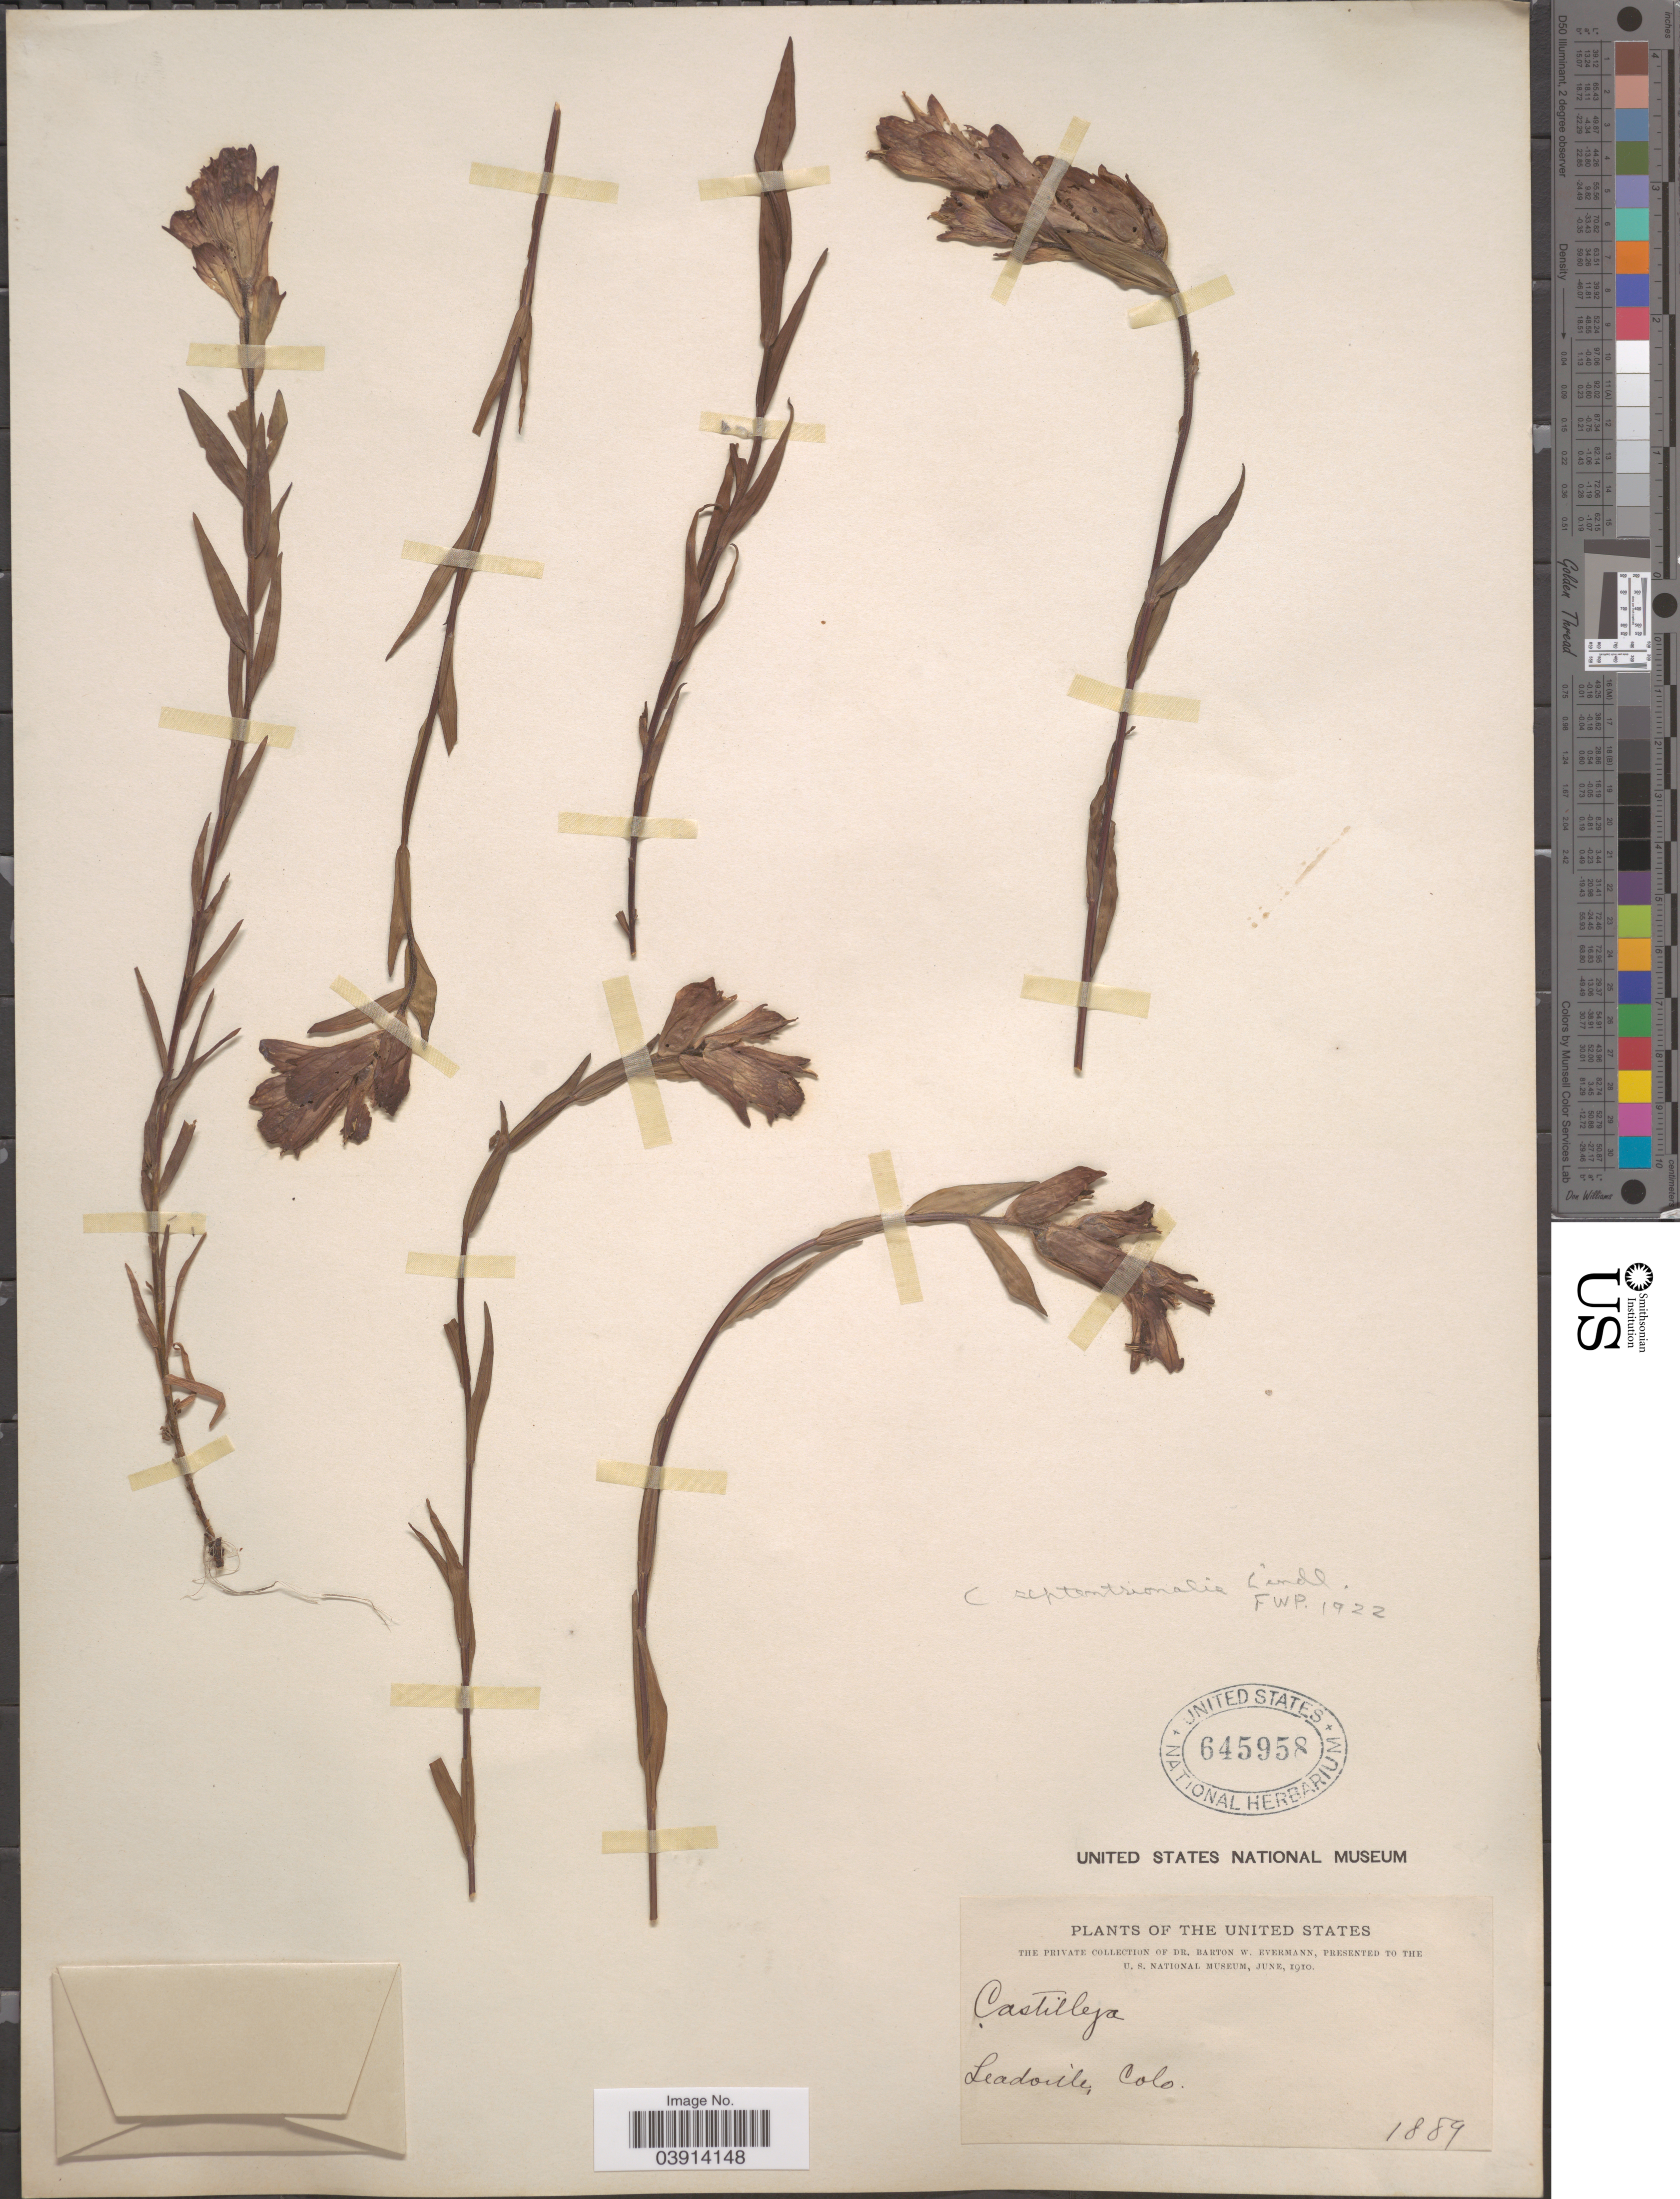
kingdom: Plantae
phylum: Tracheophyta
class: Magnoliopsida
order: Lamiales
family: Orobanchaceae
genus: Castilleja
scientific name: Castilleja septentrionalis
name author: Lindl.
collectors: B. W. Evermann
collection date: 1889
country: United States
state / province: Colorado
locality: Leadville.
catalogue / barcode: US 645958